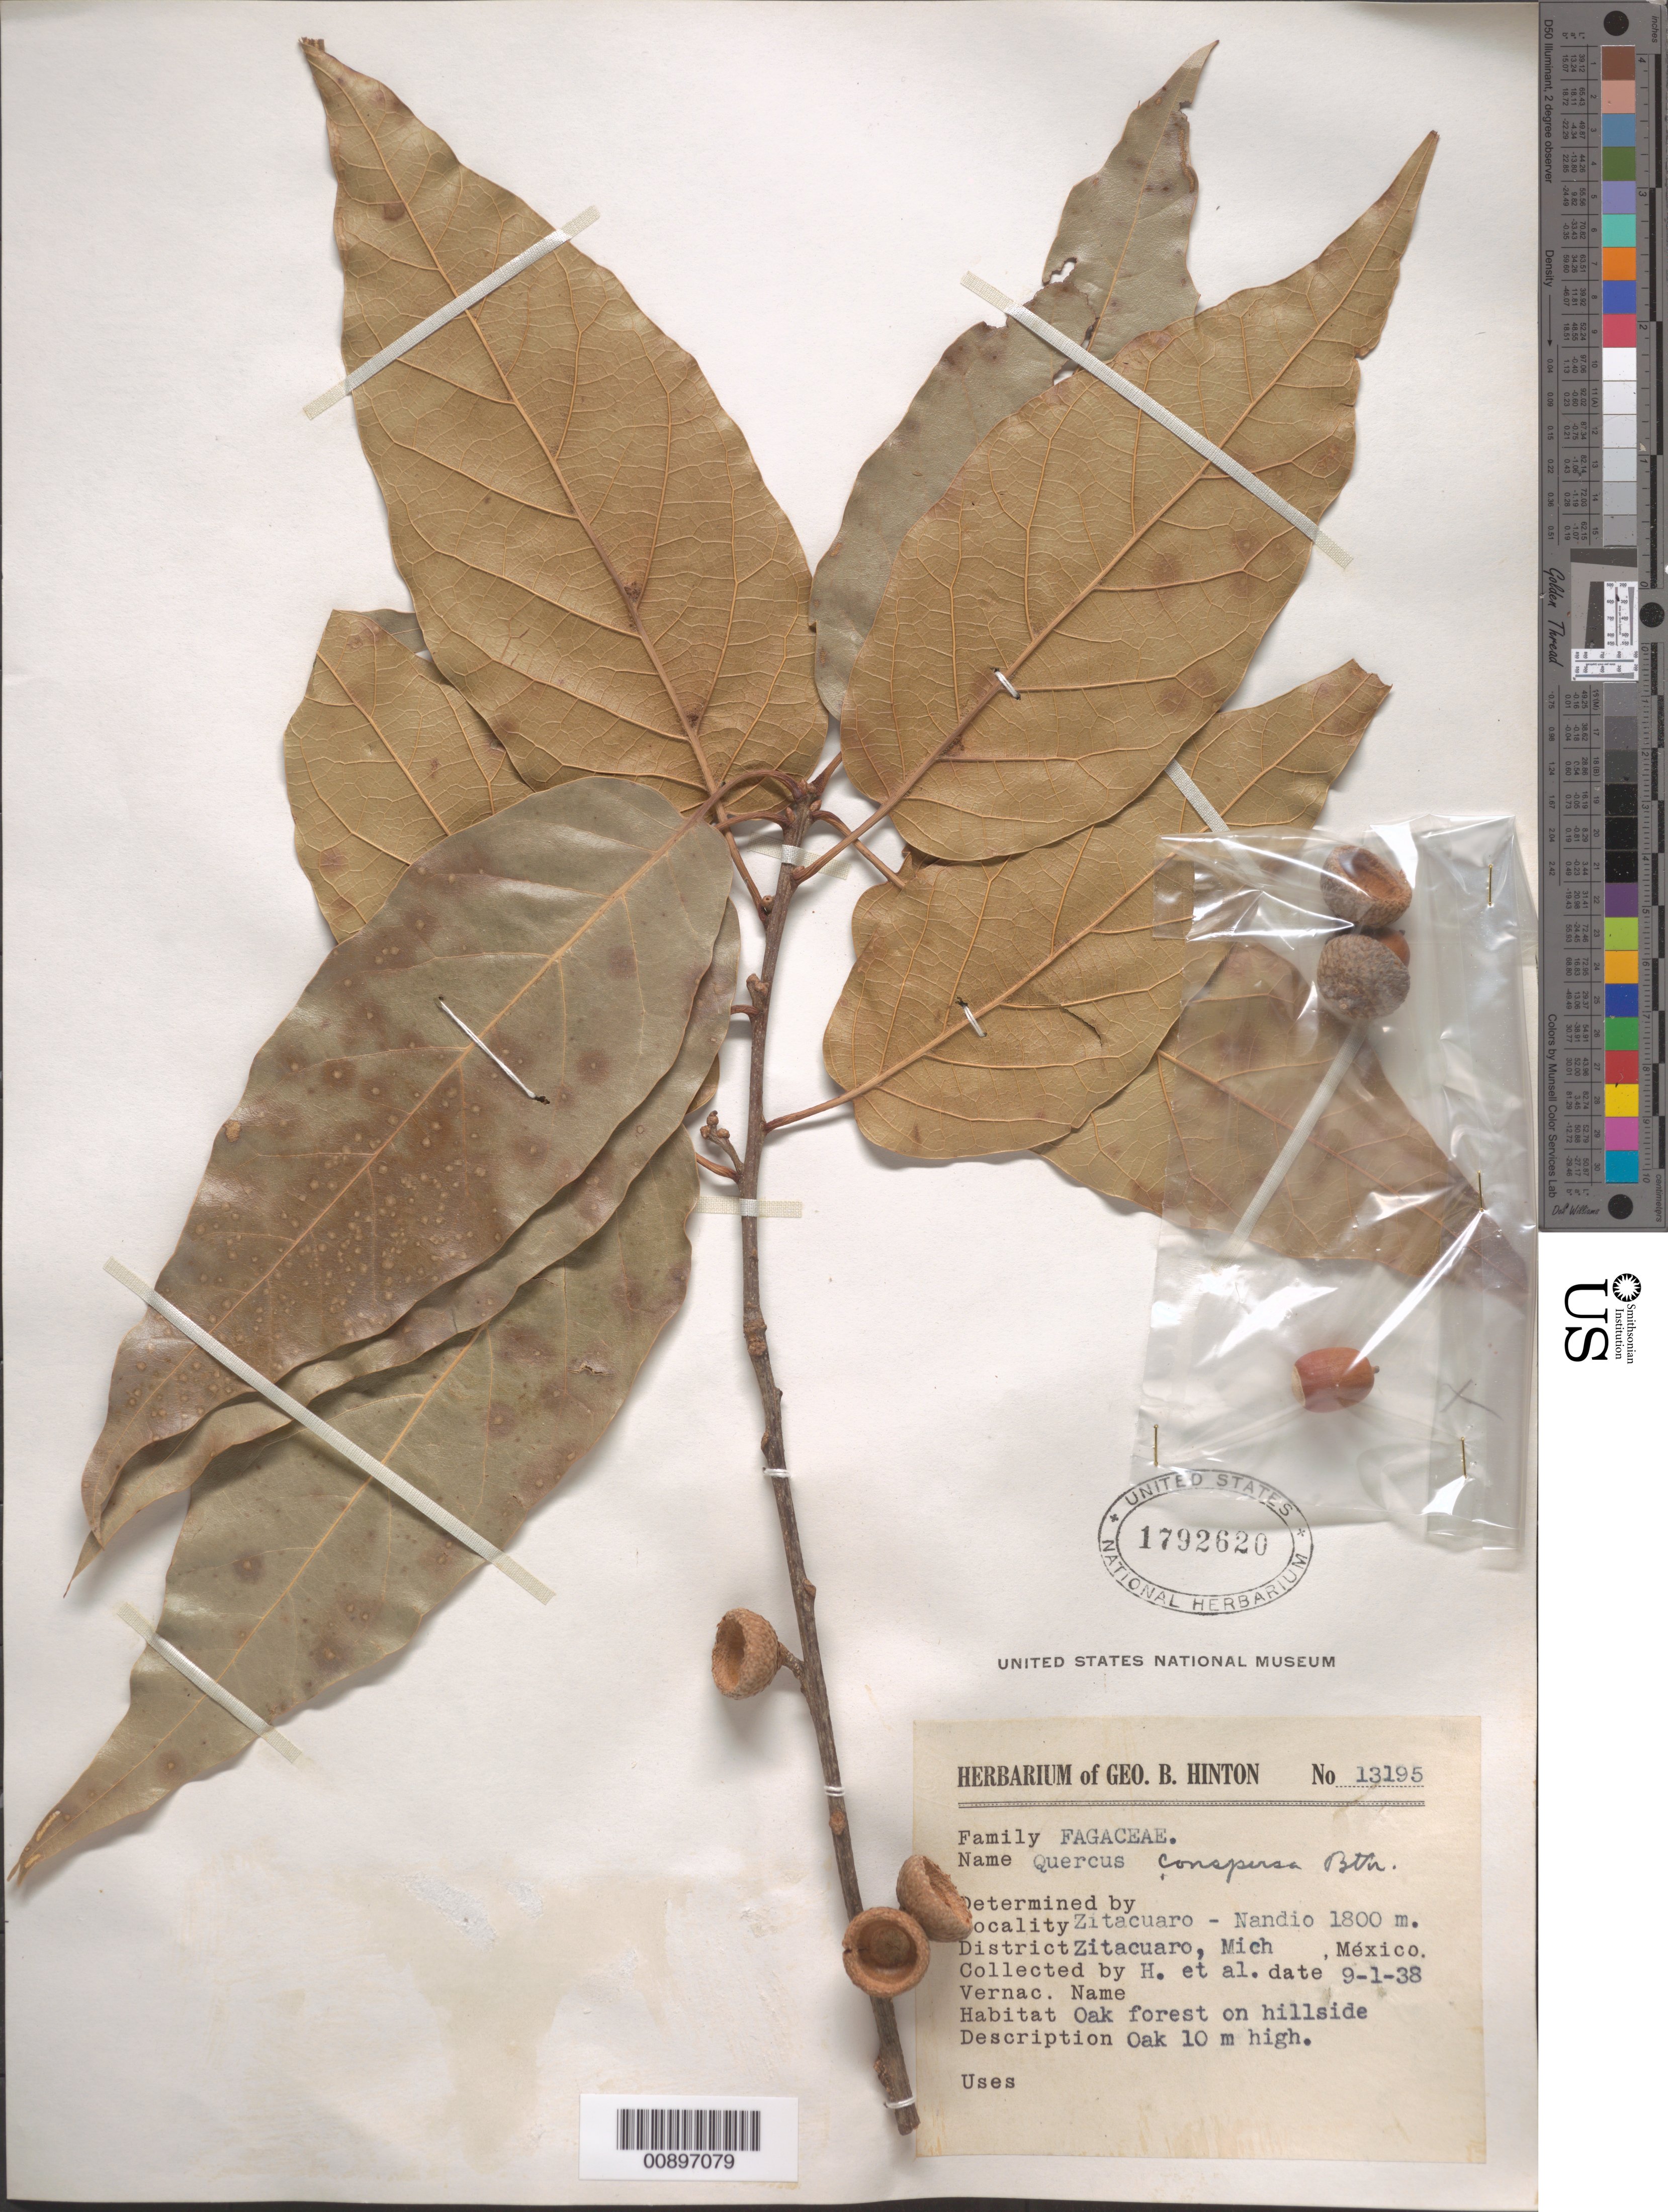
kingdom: Plantae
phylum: Tracheophyta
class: Magnoliopsida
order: Fagales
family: Fagaceae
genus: Quercus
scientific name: Quercus conspersa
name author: Benth.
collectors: G. B. Hinton & et al.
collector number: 13195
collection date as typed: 01 Sep 1938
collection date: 1938-09-01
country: Mexico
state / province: Michoacán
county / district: Zitácuaro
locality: Zitácuaro - Nandio, District Zitácuaro, Michoacán.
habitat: Oak forest on hillside.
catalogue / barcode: US 1792620